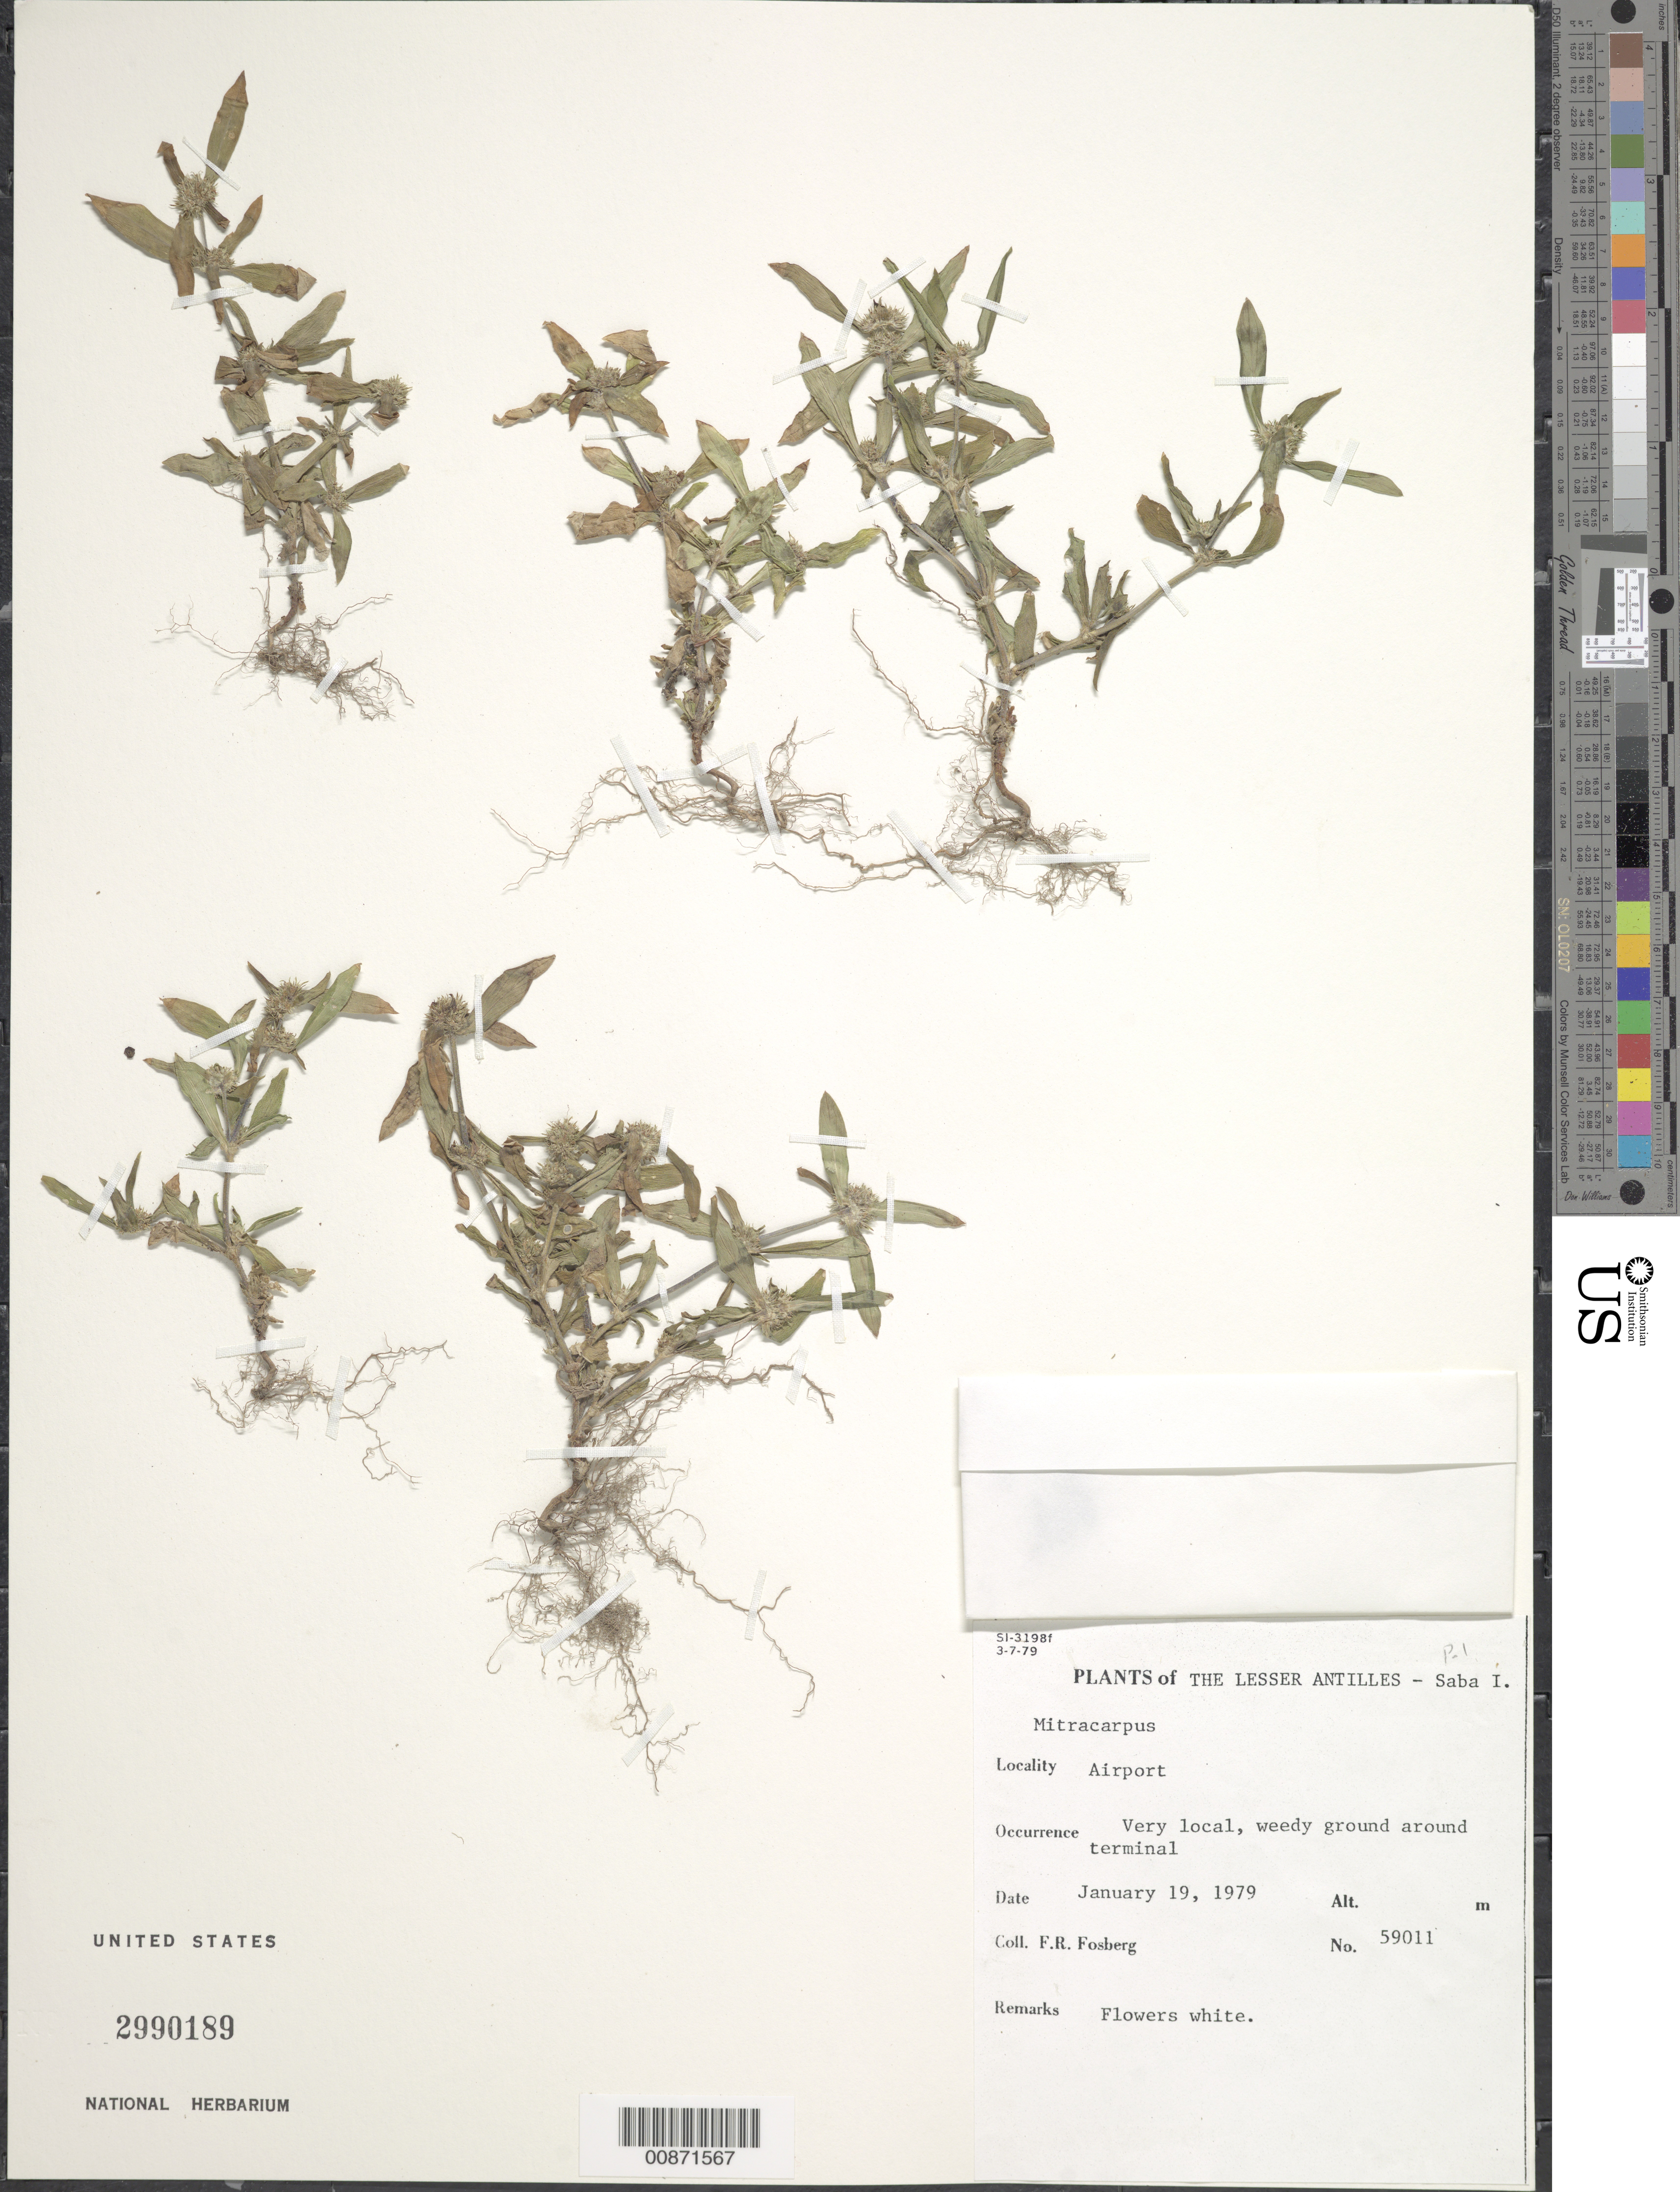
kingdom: Plantae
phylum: Tracheophyta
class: Magnoliopsida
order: Gentianales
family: Rubiaceae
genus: Mitracarpus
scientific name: Mitracarpus sp.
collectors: F. R. Fosberg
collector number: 59011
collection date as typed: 19 Jan 1979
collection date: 1979-01-19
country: Netherlands Antilles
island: Saba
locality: Airport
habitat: Weedy ground around terminal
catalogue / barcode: US 2990189